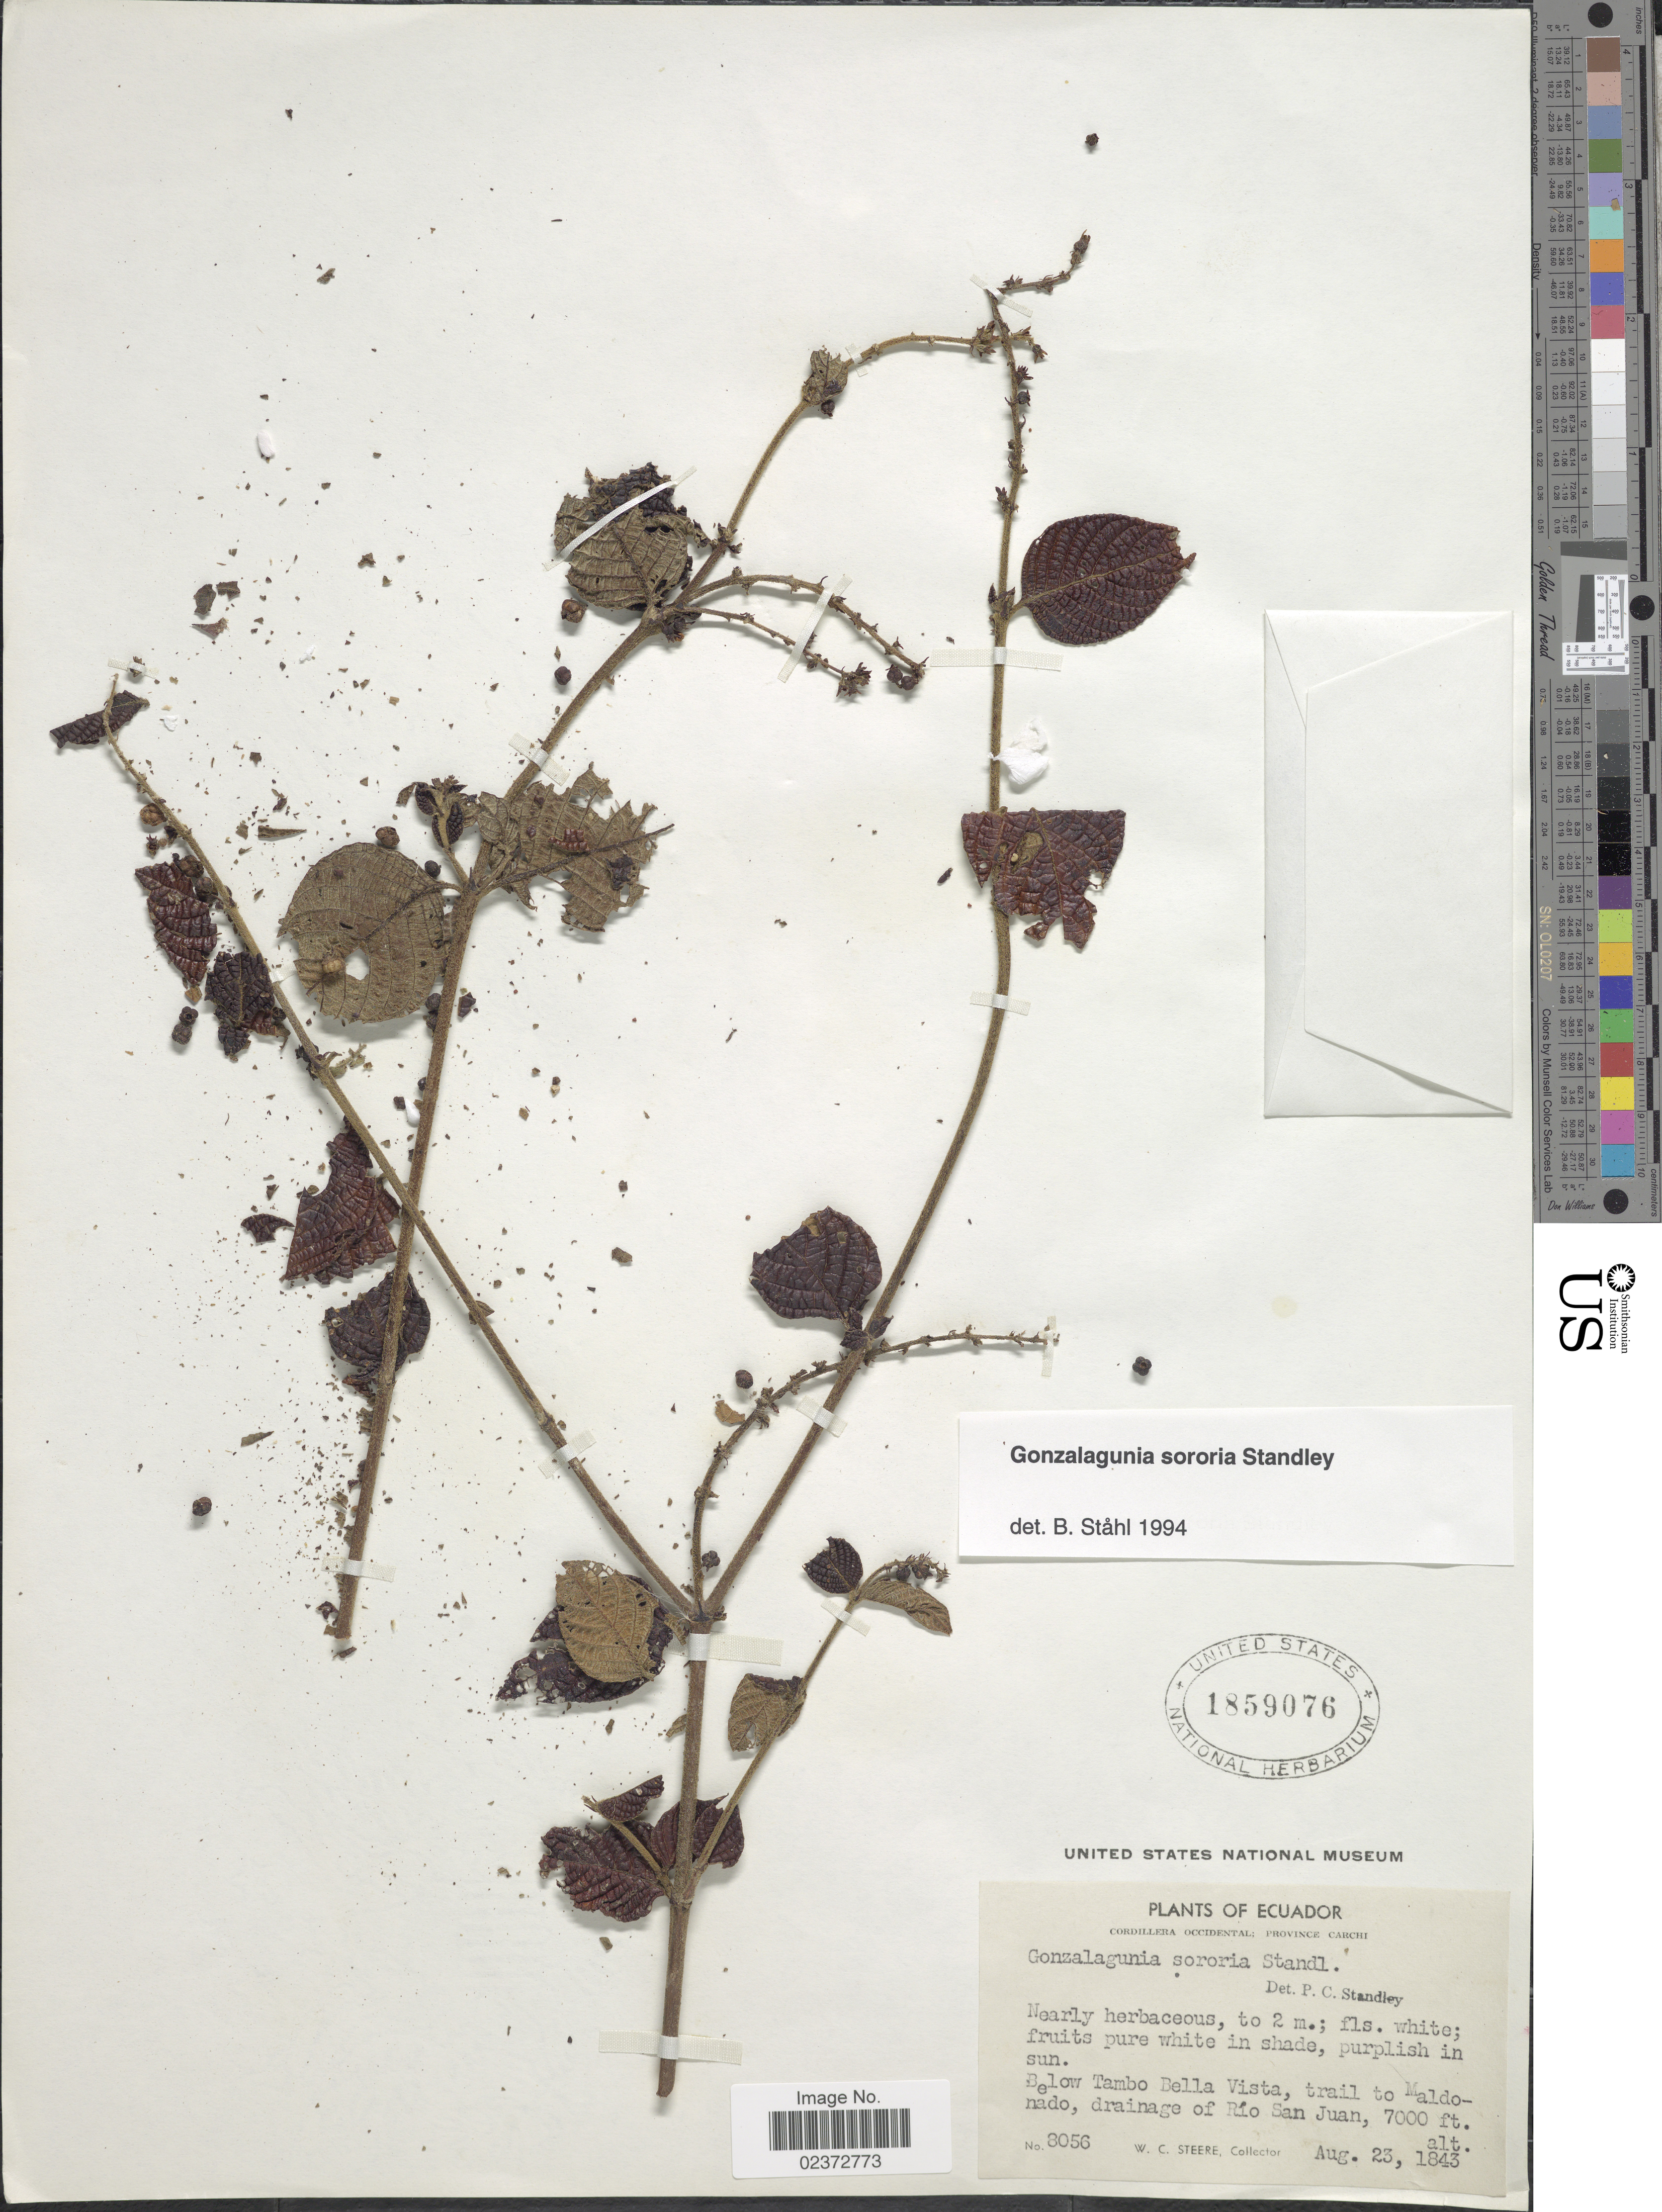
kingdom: Plantae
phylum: Tracheophyta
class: Magnoliopsida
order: Gentianales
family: Rubiaceae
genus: Gonzalagunia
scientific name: Gonzalagunia sororia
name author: Standl.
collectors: W. C. Steere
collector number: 8056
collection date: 1942-08-23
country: Ecuador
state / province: Carchi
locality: Cordillera Occidental, Below Tambo bella Vista, trail to Maldonado, drainage of Río San Juan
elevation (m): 2134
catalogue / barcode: US 1859076